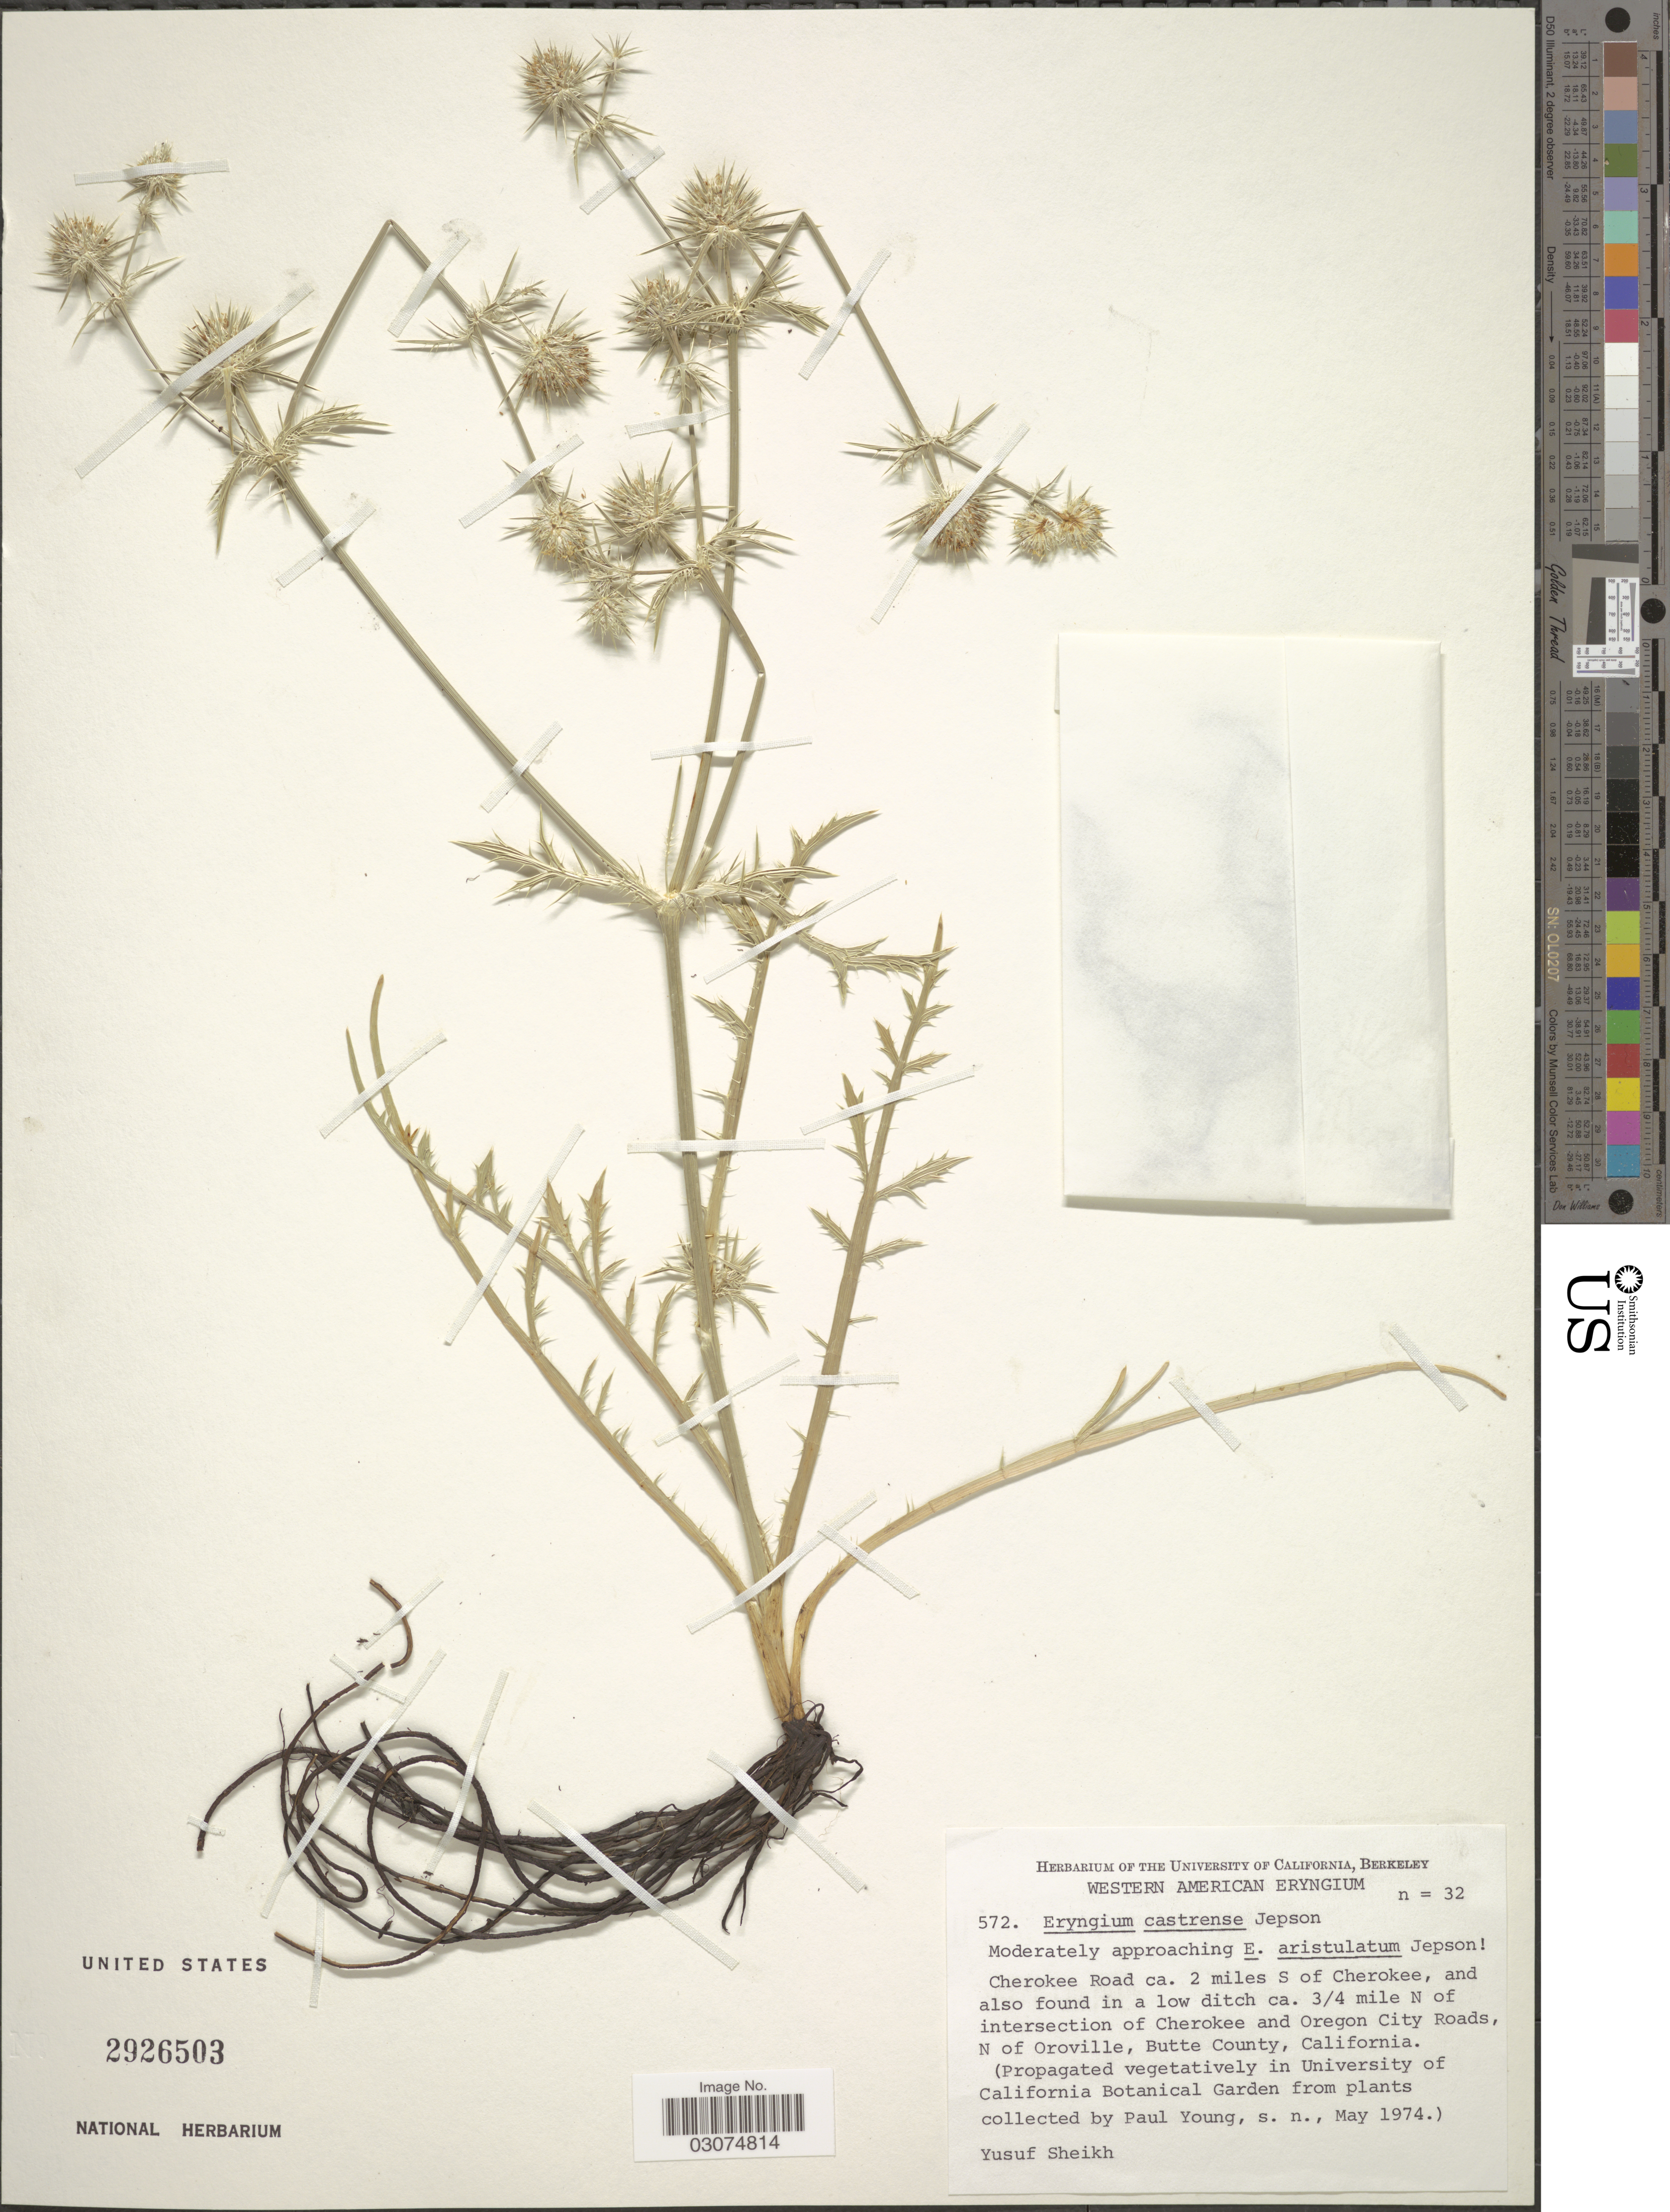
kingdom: Plantae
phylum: Tracheophyta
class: Magnoliopsida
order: Apiales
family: Apiaceae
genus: Eryngium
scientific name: Eryngium castrense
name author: Jeps.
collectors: Y. Sheikh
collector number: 572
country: United States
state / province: California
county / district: Butte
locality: Cherokee Road ca. 2 miles S of Cherokee, and also found in a low ditch ca. 3/4 mile N of intersection of Cherokee and Oregon City Roads, N of Oroville, Butte County.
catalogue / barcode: US 2926503